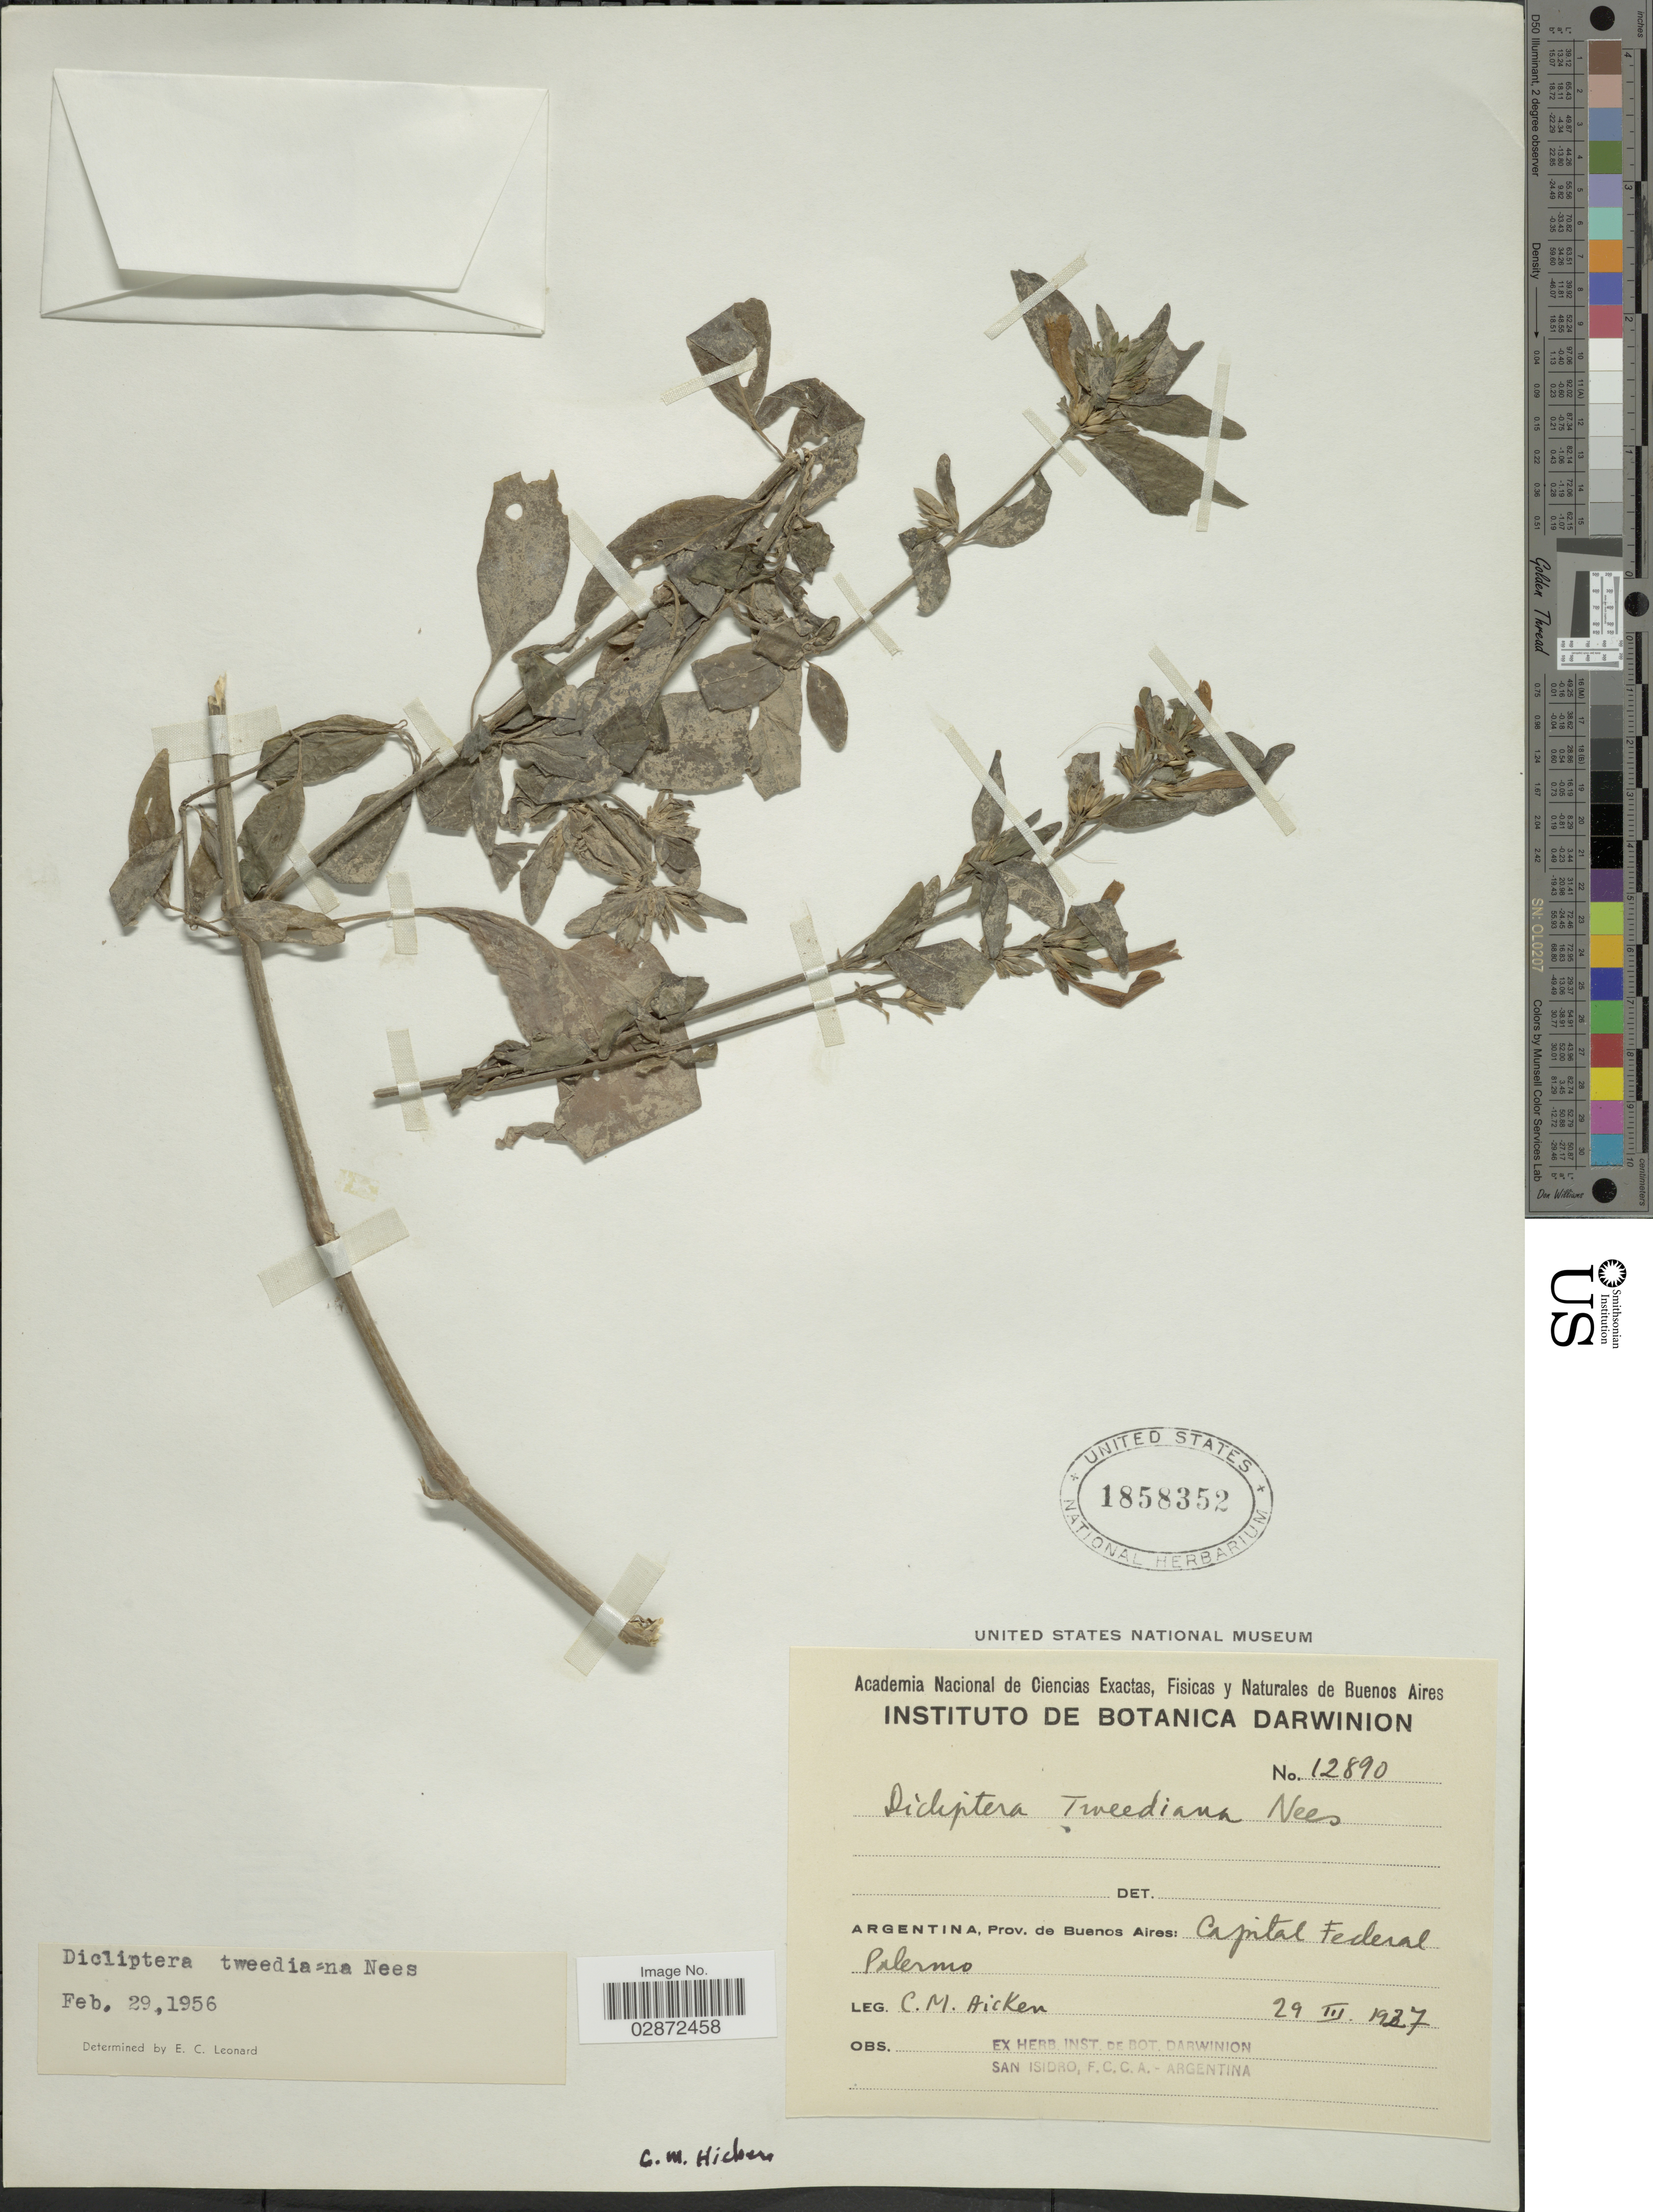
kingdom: Plantae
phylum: Tracheophyta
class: Magnoliopsida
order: Lamiales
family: Acanthaceae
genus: Dicliptera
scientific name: Dicliptera squarrosa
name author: Nees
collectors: C. M. Hicken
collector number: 12890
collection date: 1927-03-29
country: Argentina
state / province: Buenos Aires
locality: Prov. de Buenos Aires: Capital Federal. Palermo.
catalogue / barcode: US 1858352